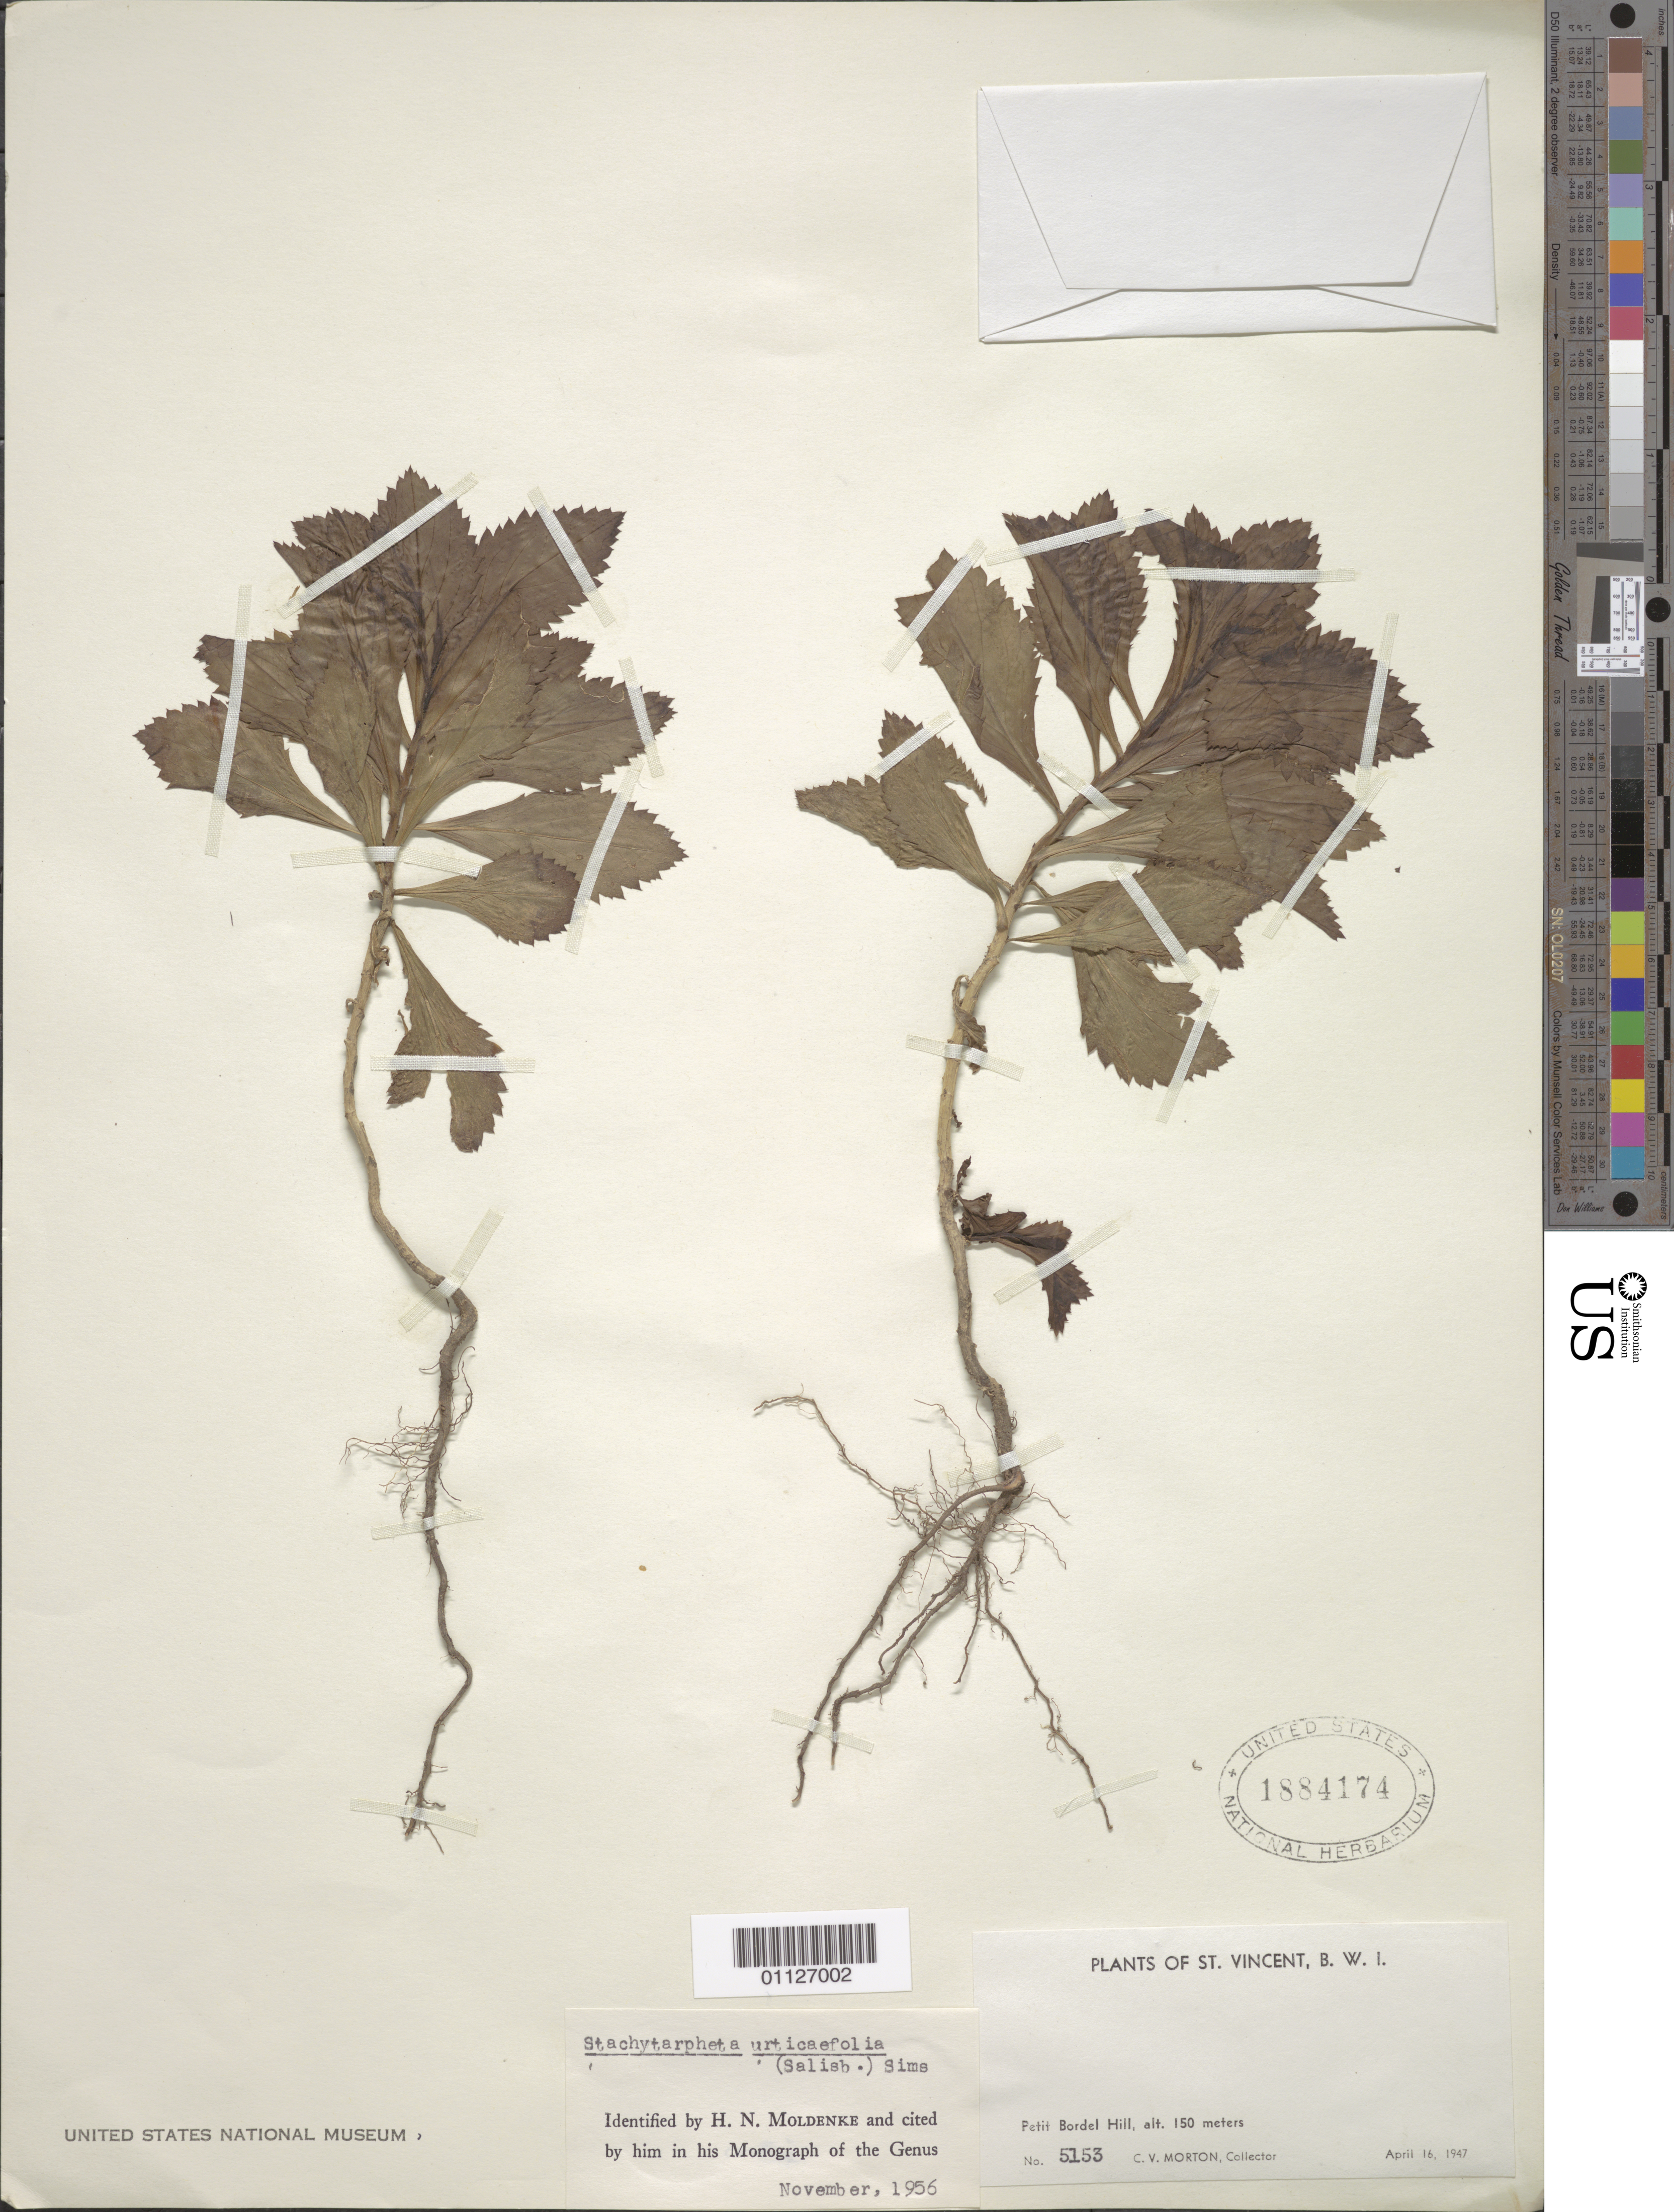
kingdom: Plantae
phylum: Tracheophyta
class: Magnoliopsida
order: Lamiales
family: Verbenaceae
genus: Stachytarpheta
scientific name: Stachytarpheta urticifolia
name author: Sims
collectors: C. V. Morton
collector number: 5153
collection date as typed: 16 Apr 1947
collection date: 1947-04-16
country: St. Vincent - Grenadines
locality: Petit Bordel Hill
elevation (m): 150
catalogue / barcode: US 1884174